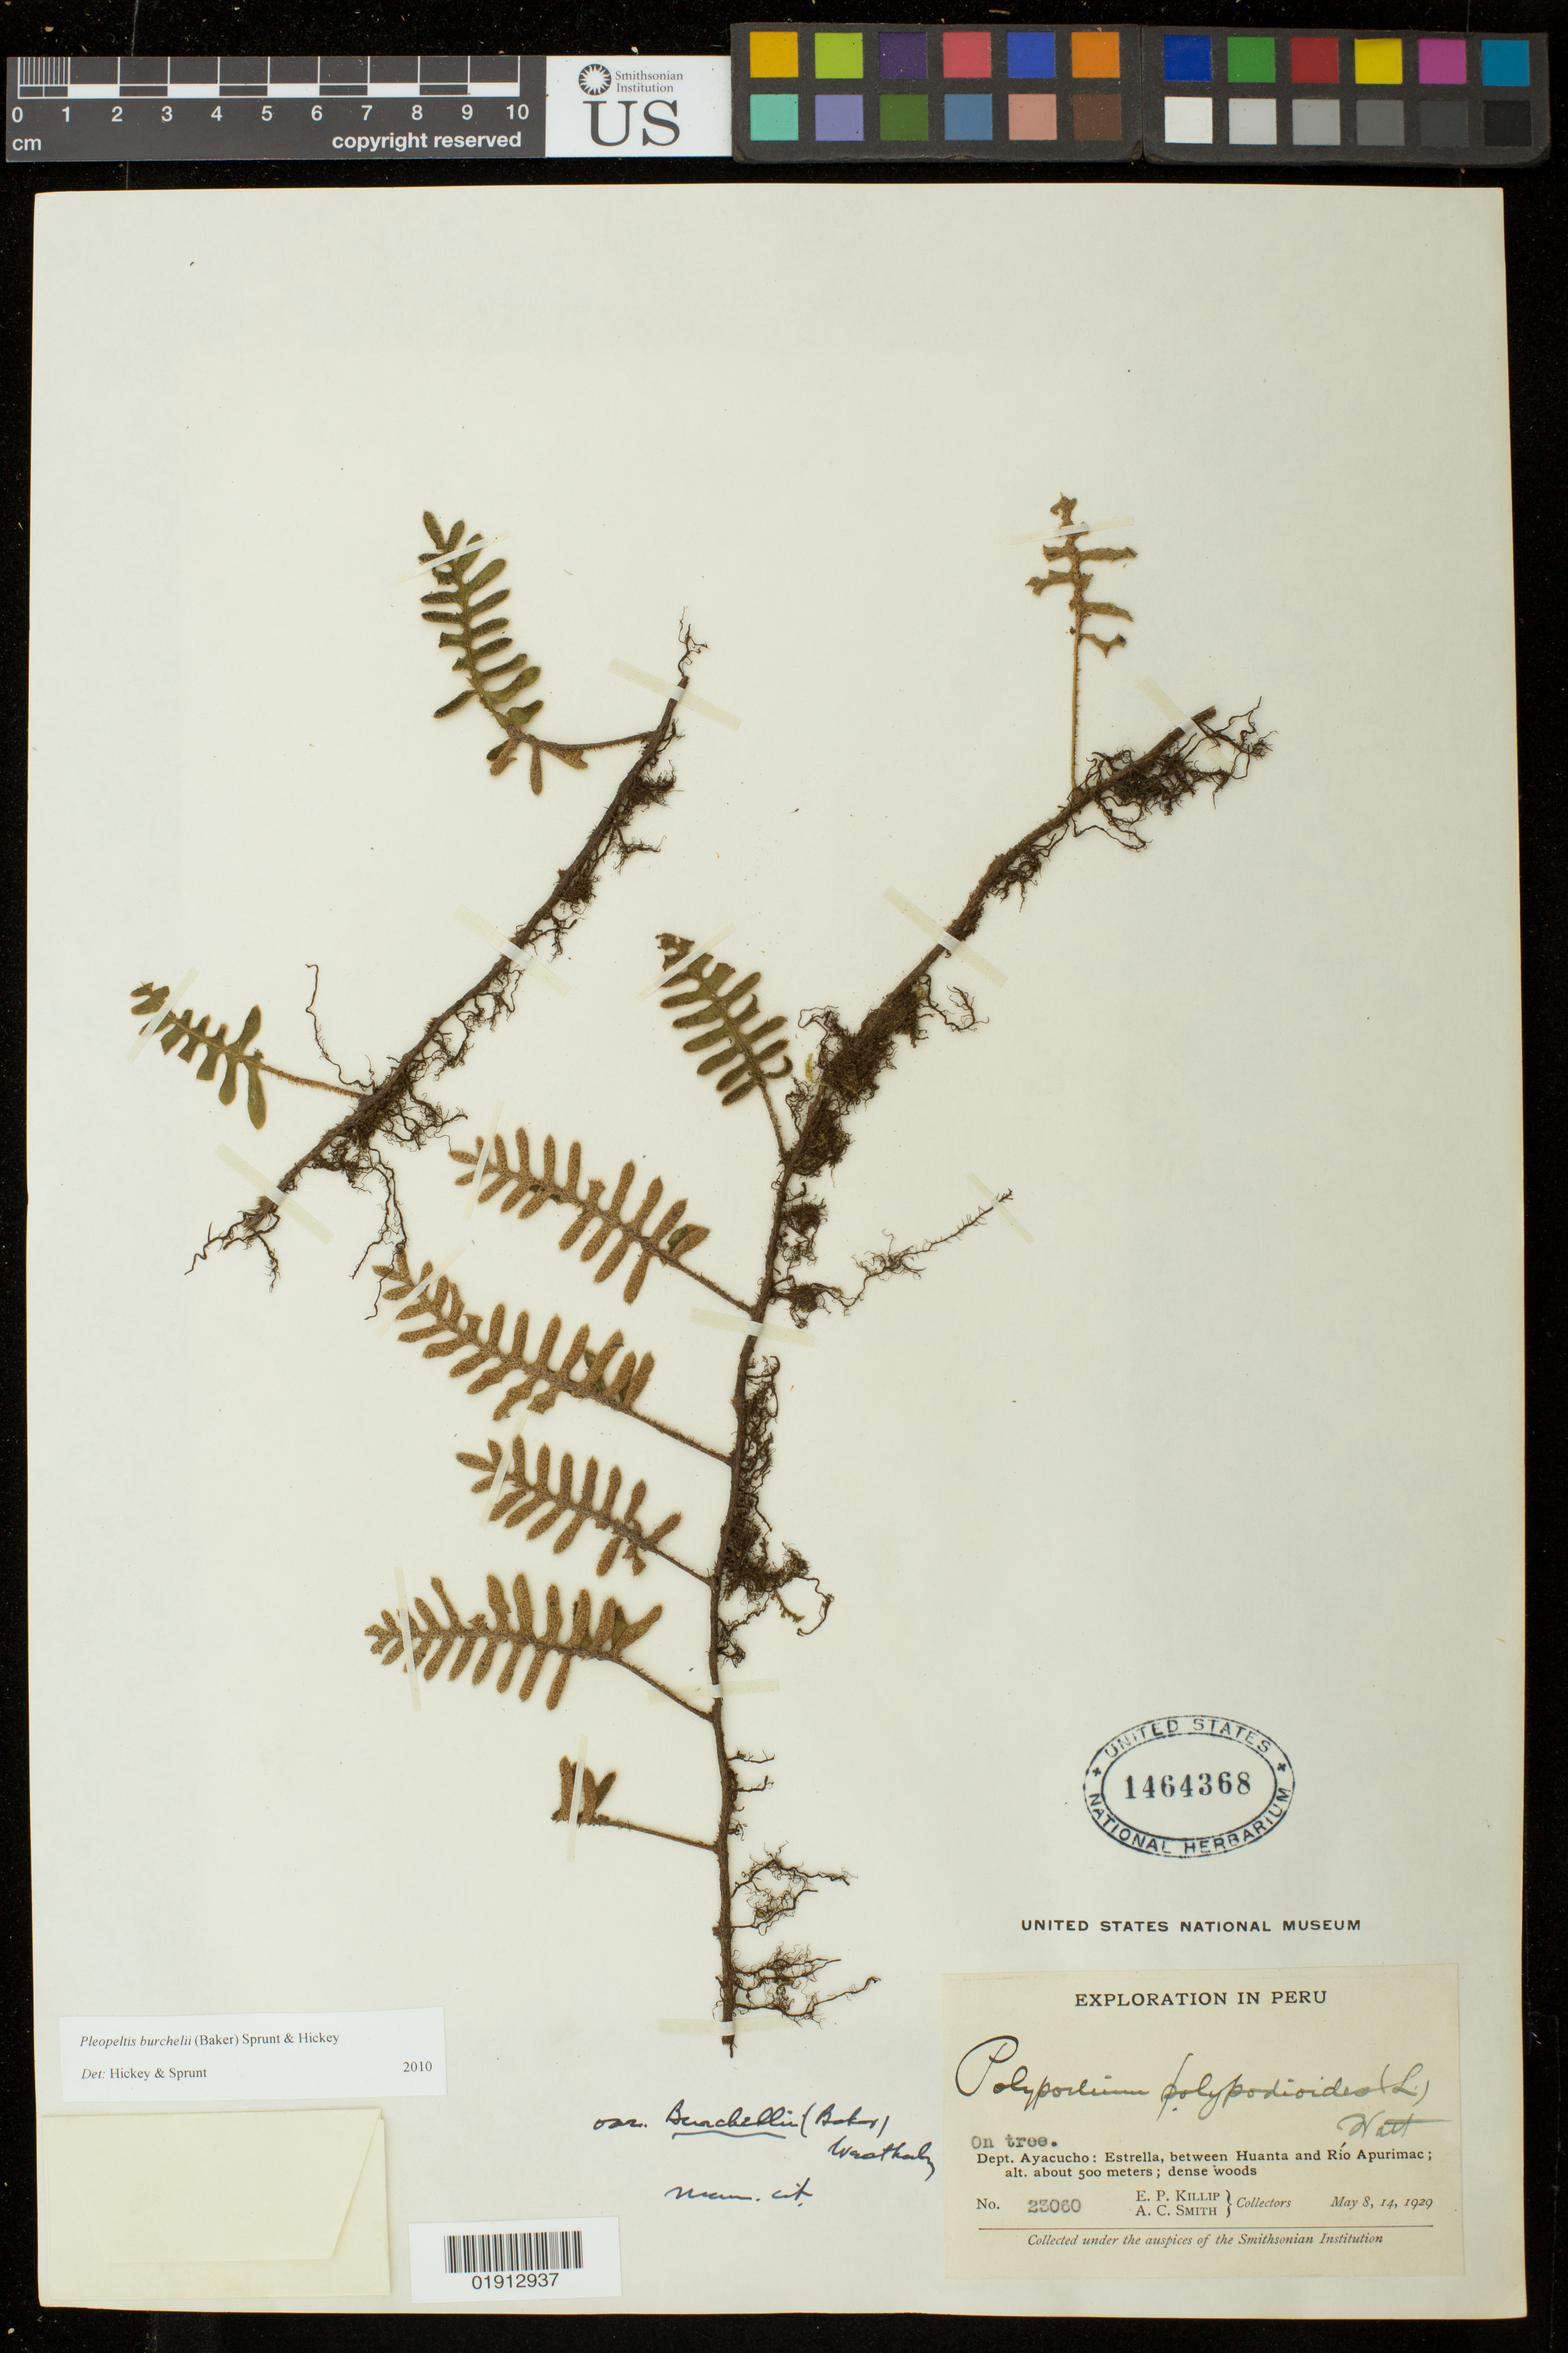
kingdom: Plantae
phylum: Tracheophyta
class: Polypodiopsida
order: Polypodiales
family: Polypodiaceae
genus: Pleopeltis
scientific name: Pleopeltis burchellii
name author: (Baker) Sprunt & Hickey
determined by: Hickey, R. J.; Sprunt, S. V.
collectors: E. P. Killip & A. C. Smith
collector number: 23060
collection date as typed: May 8, 14, 1929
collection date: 1929-05-08,1929-05-14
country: Peru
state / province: Ayacucho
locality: Estrella, between Huanta and Río Apurímac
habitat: On tree, dense woods.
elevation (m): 500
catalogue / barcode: US 1464368